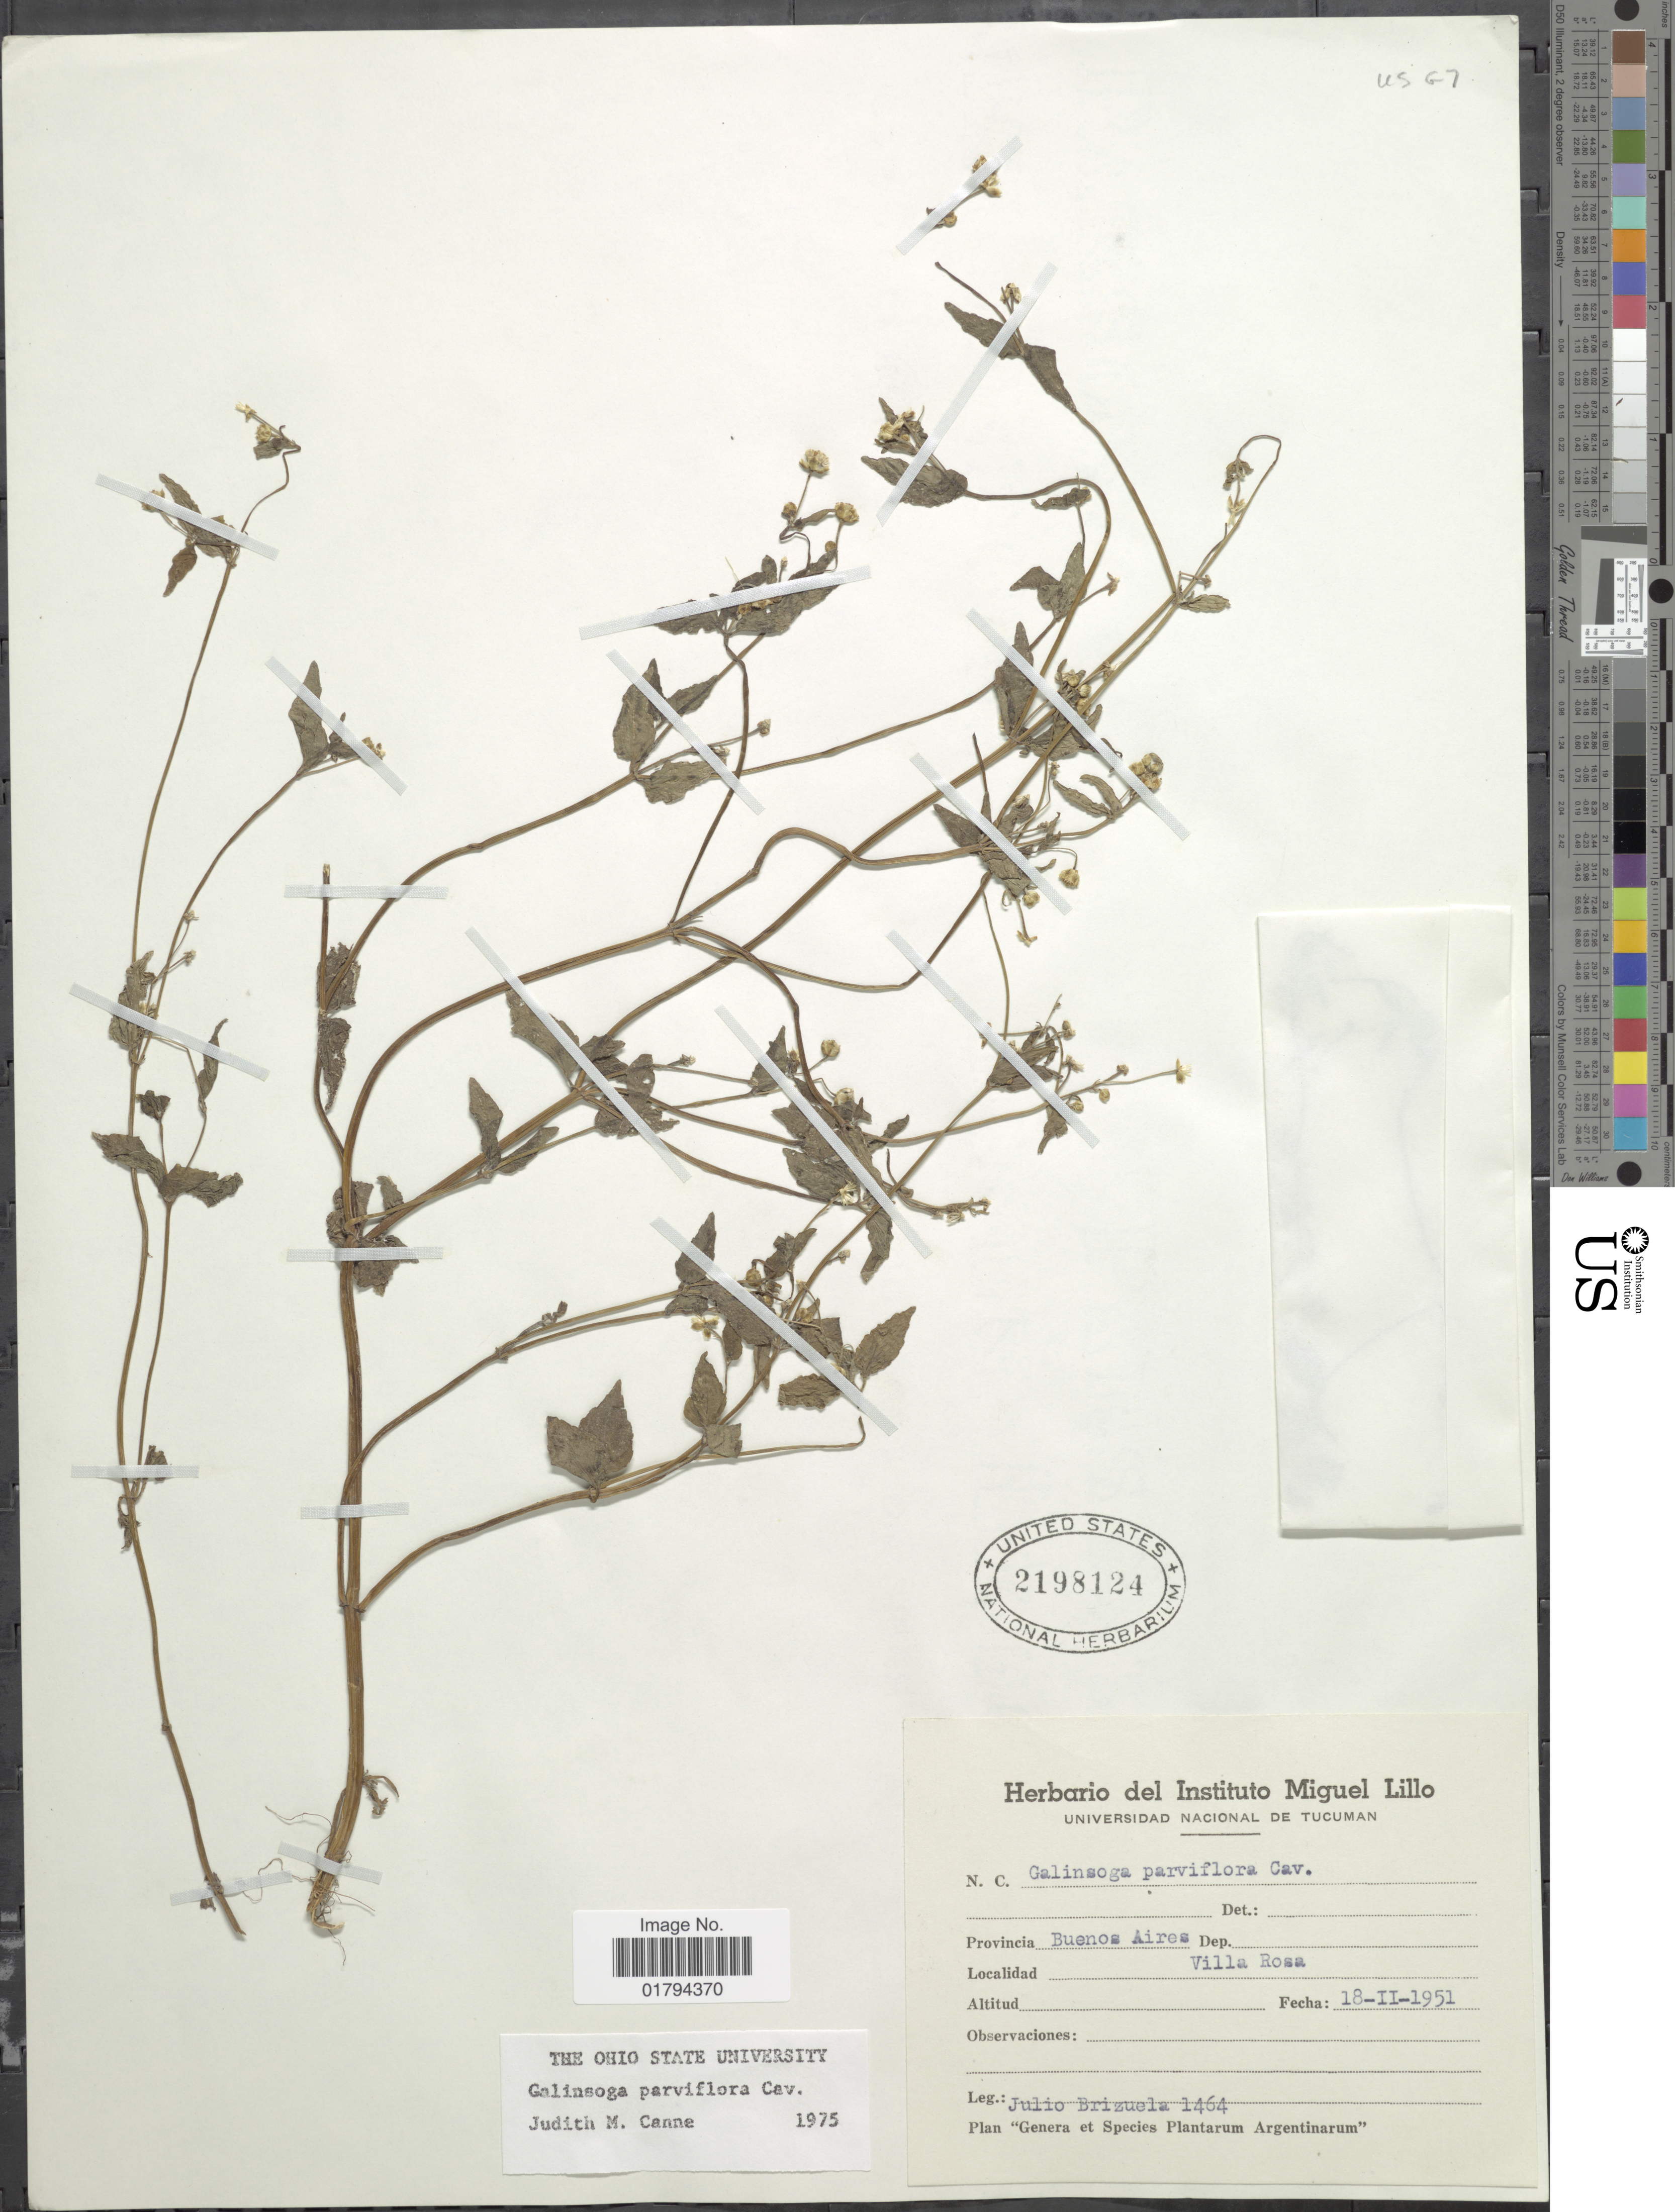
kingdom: Plantae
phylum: Tracheophyta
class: Magnoliopsida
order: Asterales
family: Asteraceae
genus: Galinsoga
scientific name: Galinsoga parviflora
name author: Cav.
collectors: J. Brizuela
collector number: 1464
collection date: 1951-02-18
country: Argentina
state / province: Buenos Aires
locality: Dep. Villa Rosa.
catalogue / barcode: US 2198124